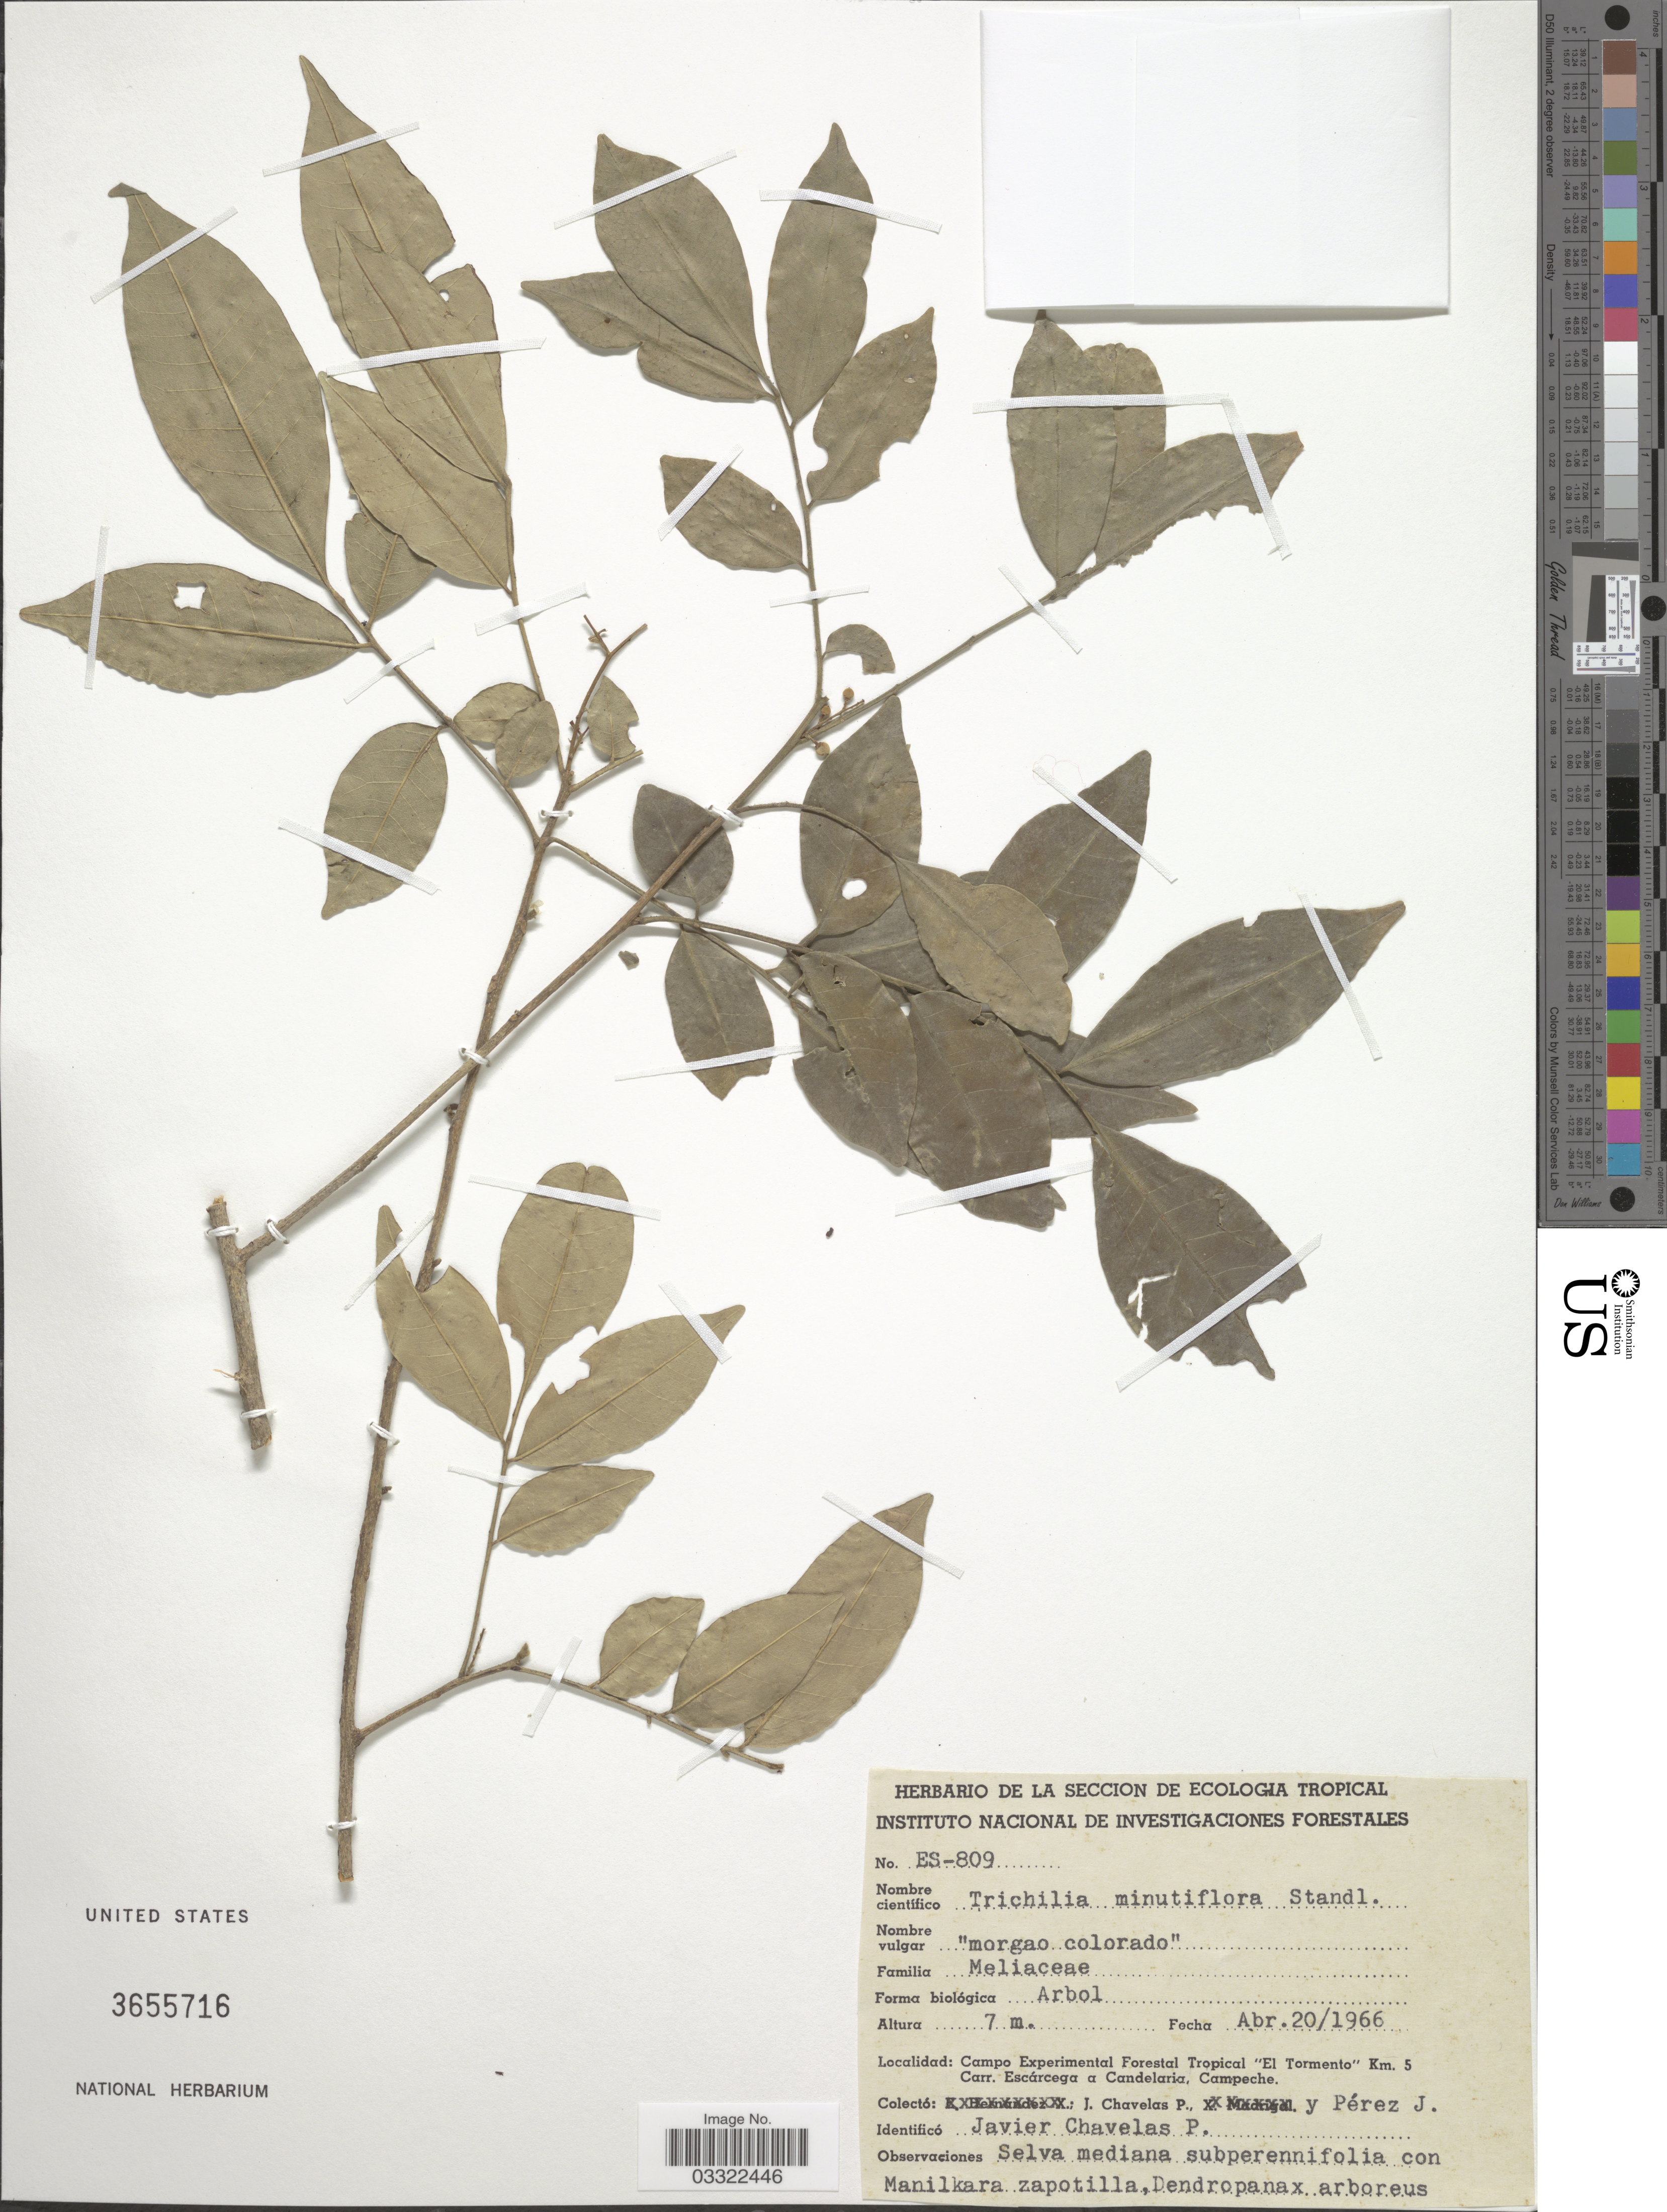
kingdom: Plantae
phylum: Tracheophyta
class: Magnoliopsida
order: Sapindales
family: Meliaceae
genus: Trichilia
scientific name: Trichilia minutiflora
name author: Standl.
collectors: J. Chavelas P. & J. Pérez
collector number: ES-809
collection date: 1966-04-20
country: Mexico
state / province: Campeche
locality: Campo Experimental Forestal Tropical "El Tormento"Km. 5 Carr. Escárcega a Candelaria, Campeche.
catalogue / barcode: US 3655716